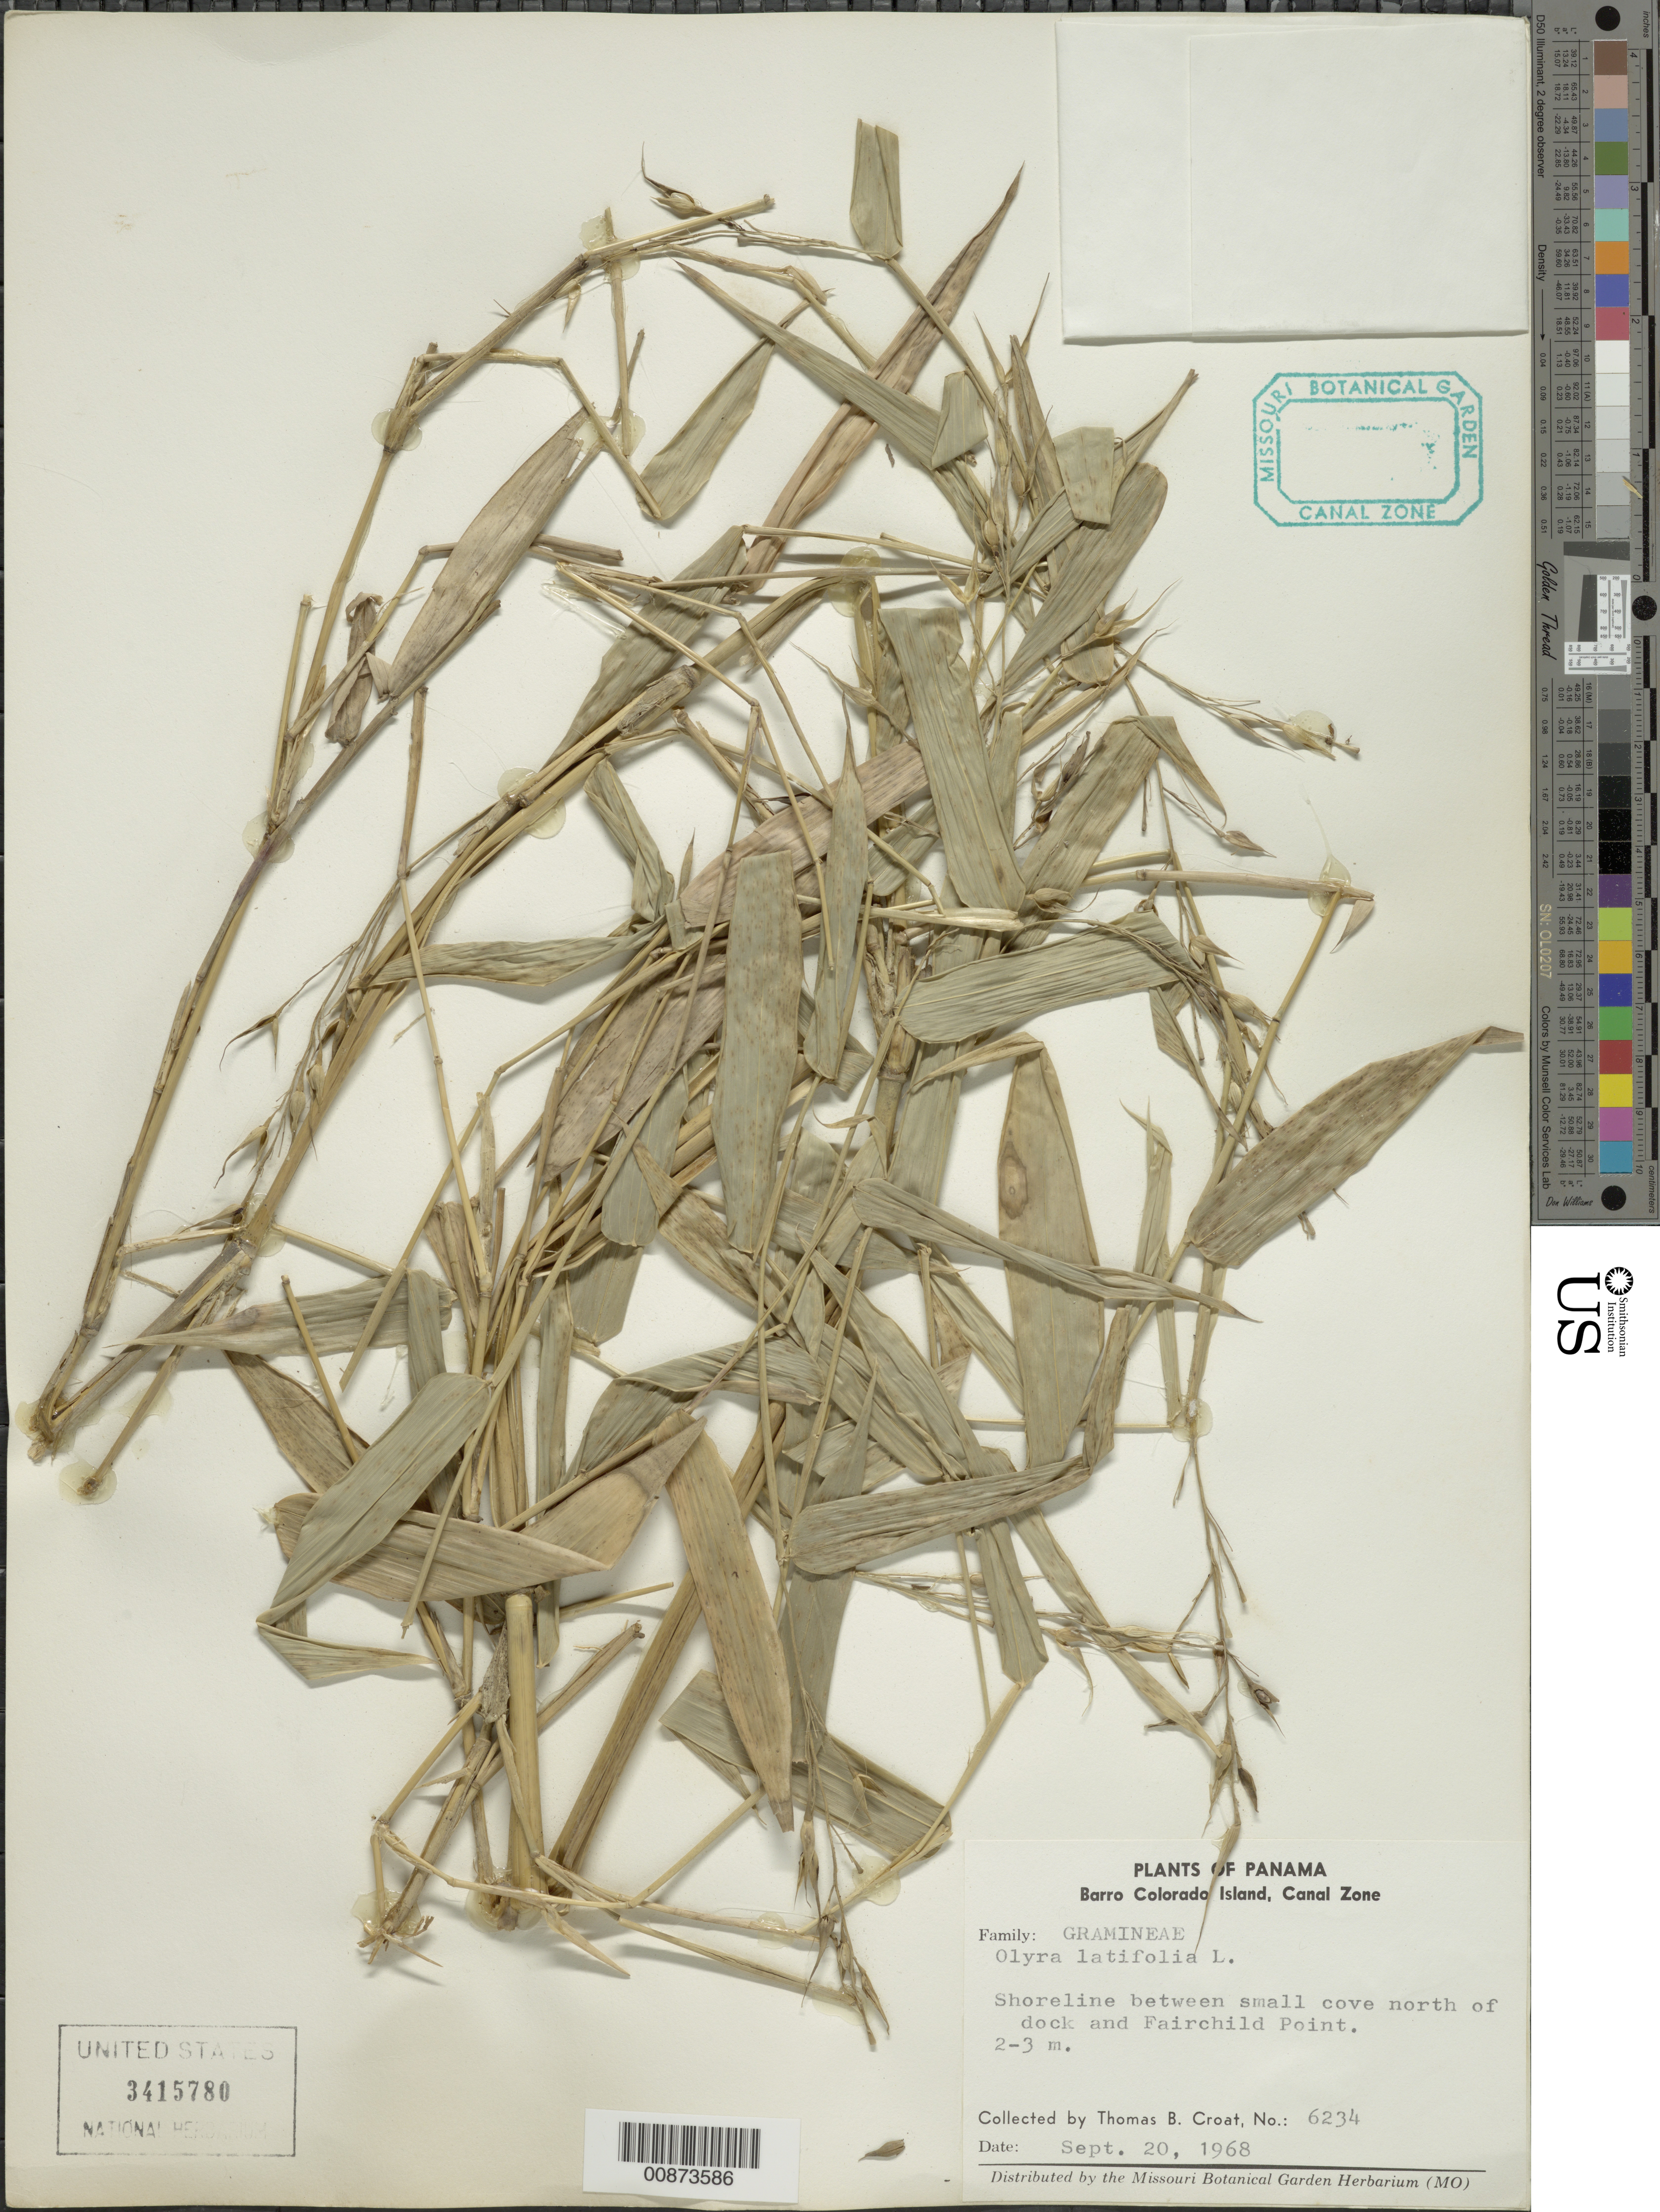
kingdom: Plantae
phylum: Tracheophyta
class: Liliopsida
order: Poales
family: Poaceae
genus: Olyra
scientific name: Olyra latifolia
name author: L.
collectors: T. B. Croat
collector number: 6234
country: Panama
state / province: Panamá Oeste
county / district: Canal Zone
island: Barro Colorado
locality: N of dock and Fairchild Point.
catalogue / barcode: US 3415780